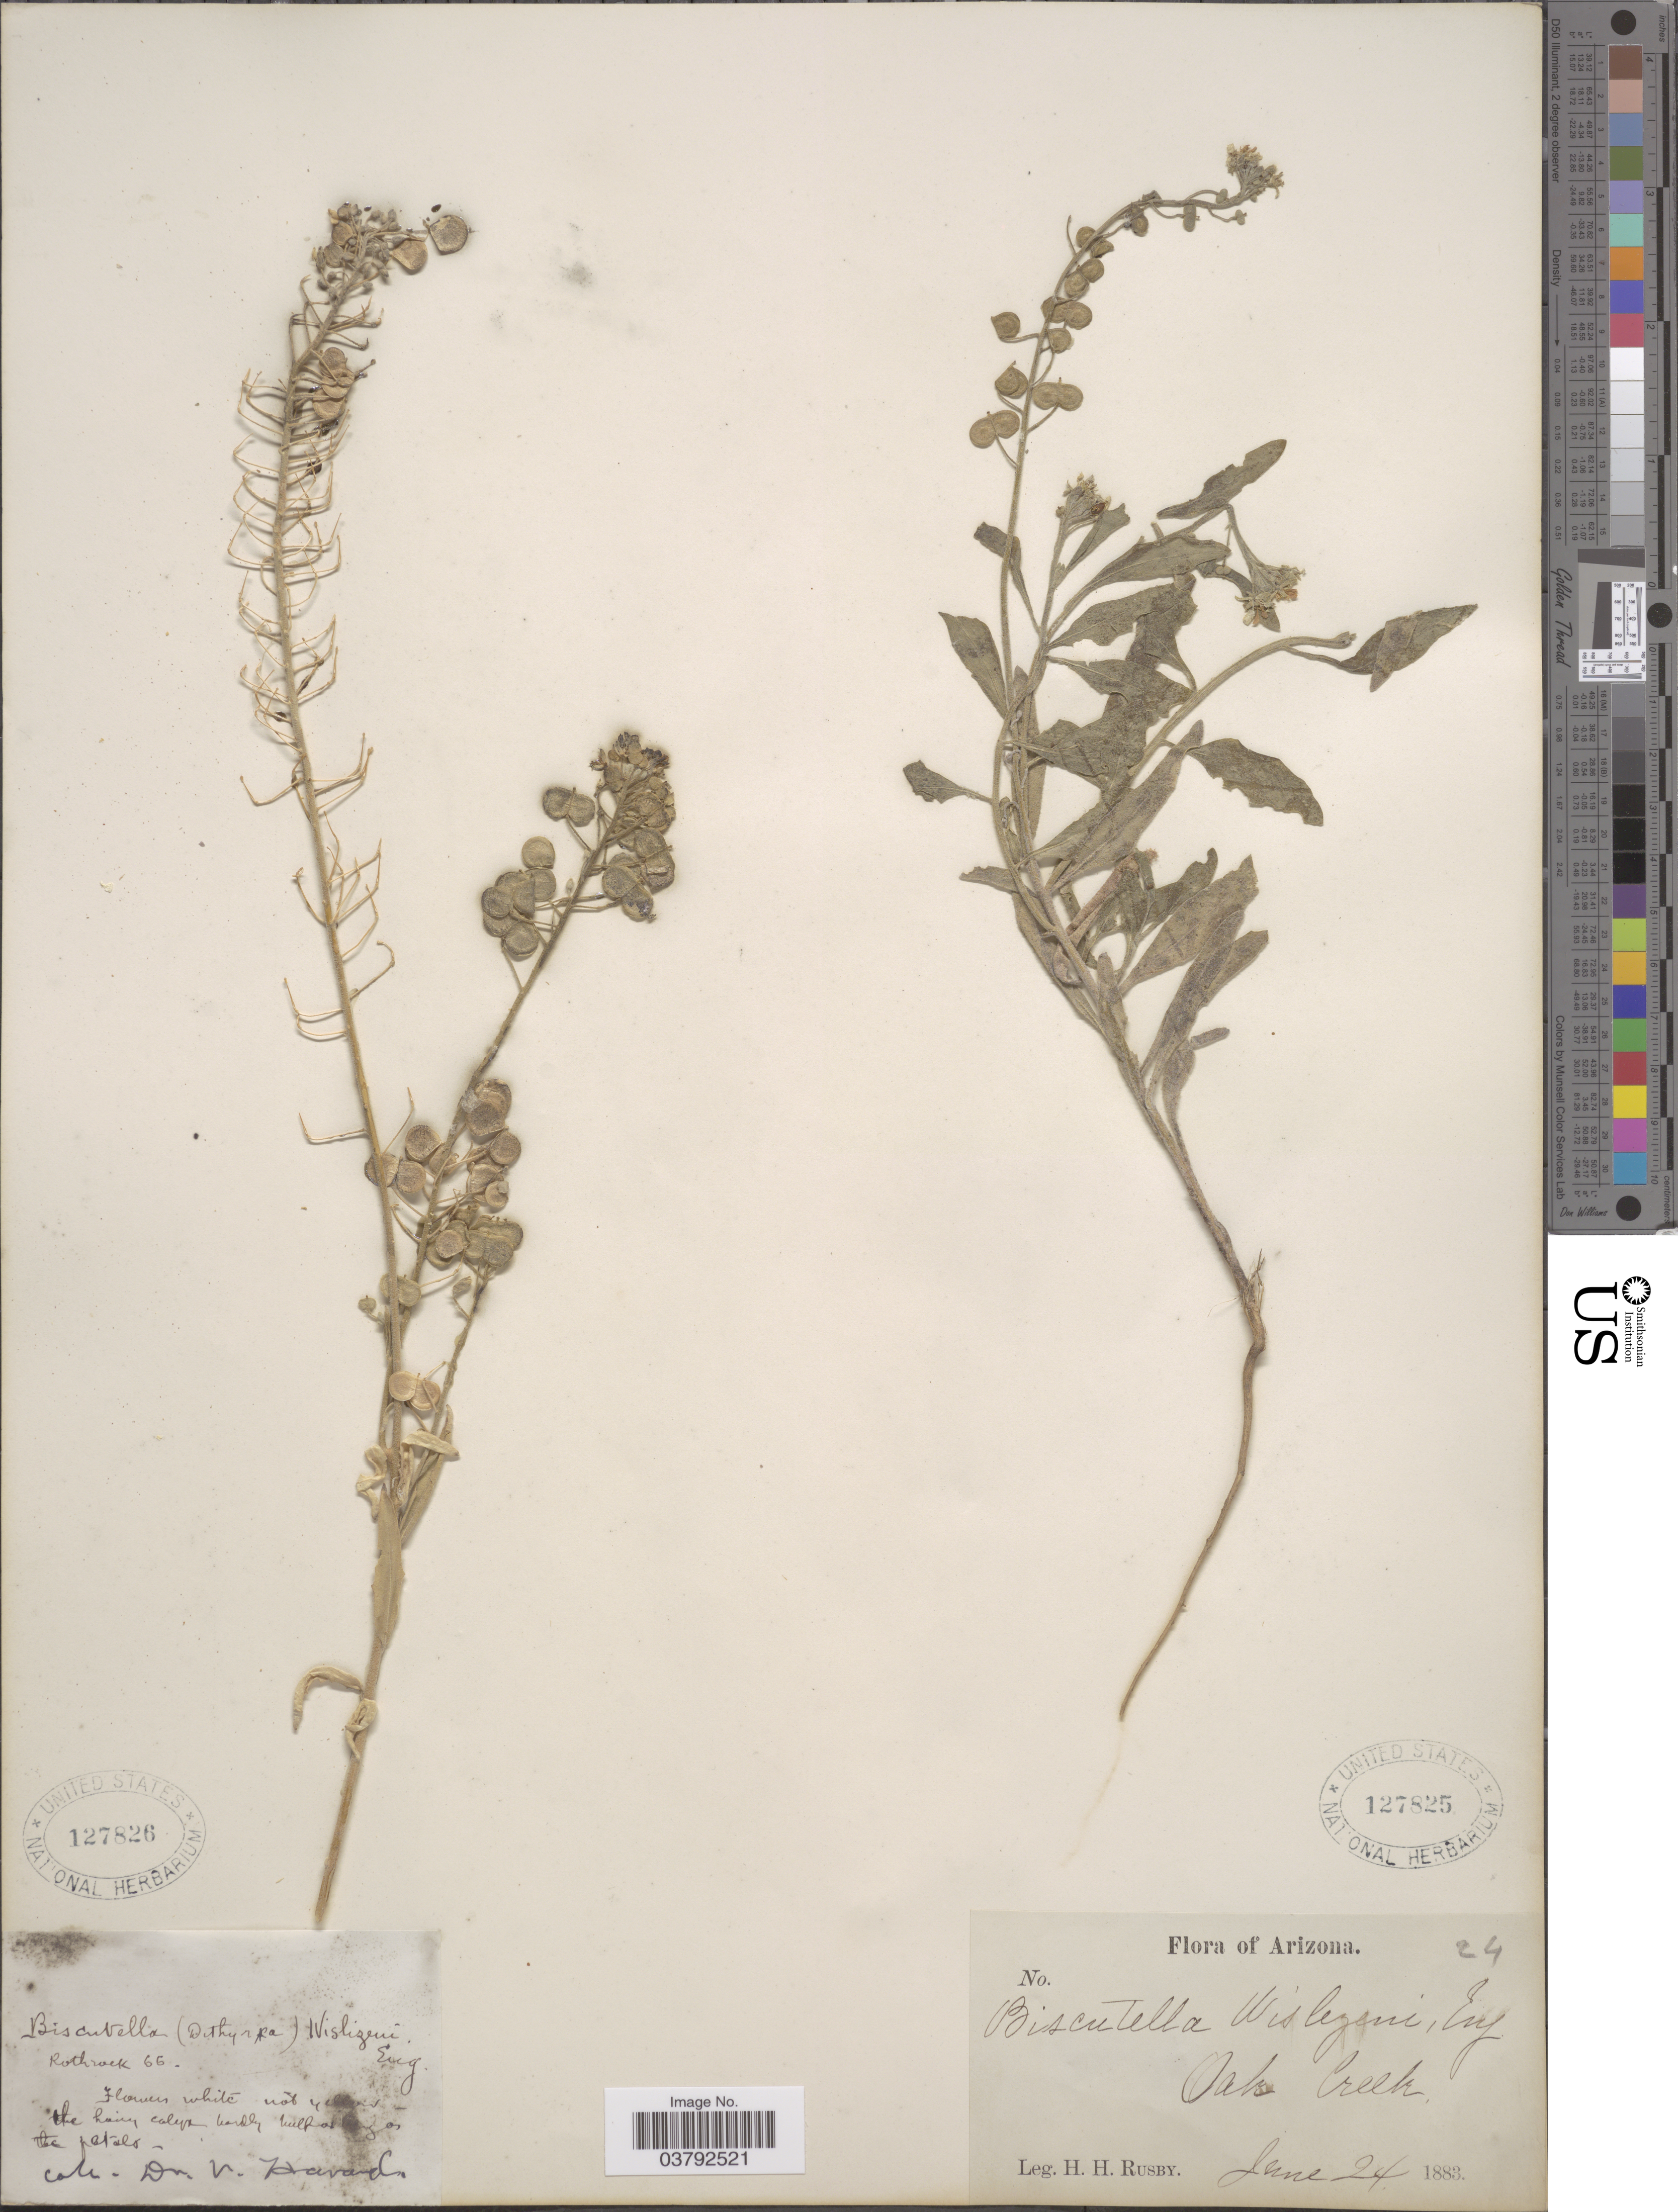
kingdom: Plantae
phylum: Tracheophyta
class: Magnoliopsida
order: Brassicales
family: Brassicaceae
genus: Dithyrea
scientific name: Dithyrea wislizeni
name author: Engelm.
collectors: V. Havard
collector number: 66?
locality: Rothrock [unsure placement]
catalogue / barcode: US 127826-2